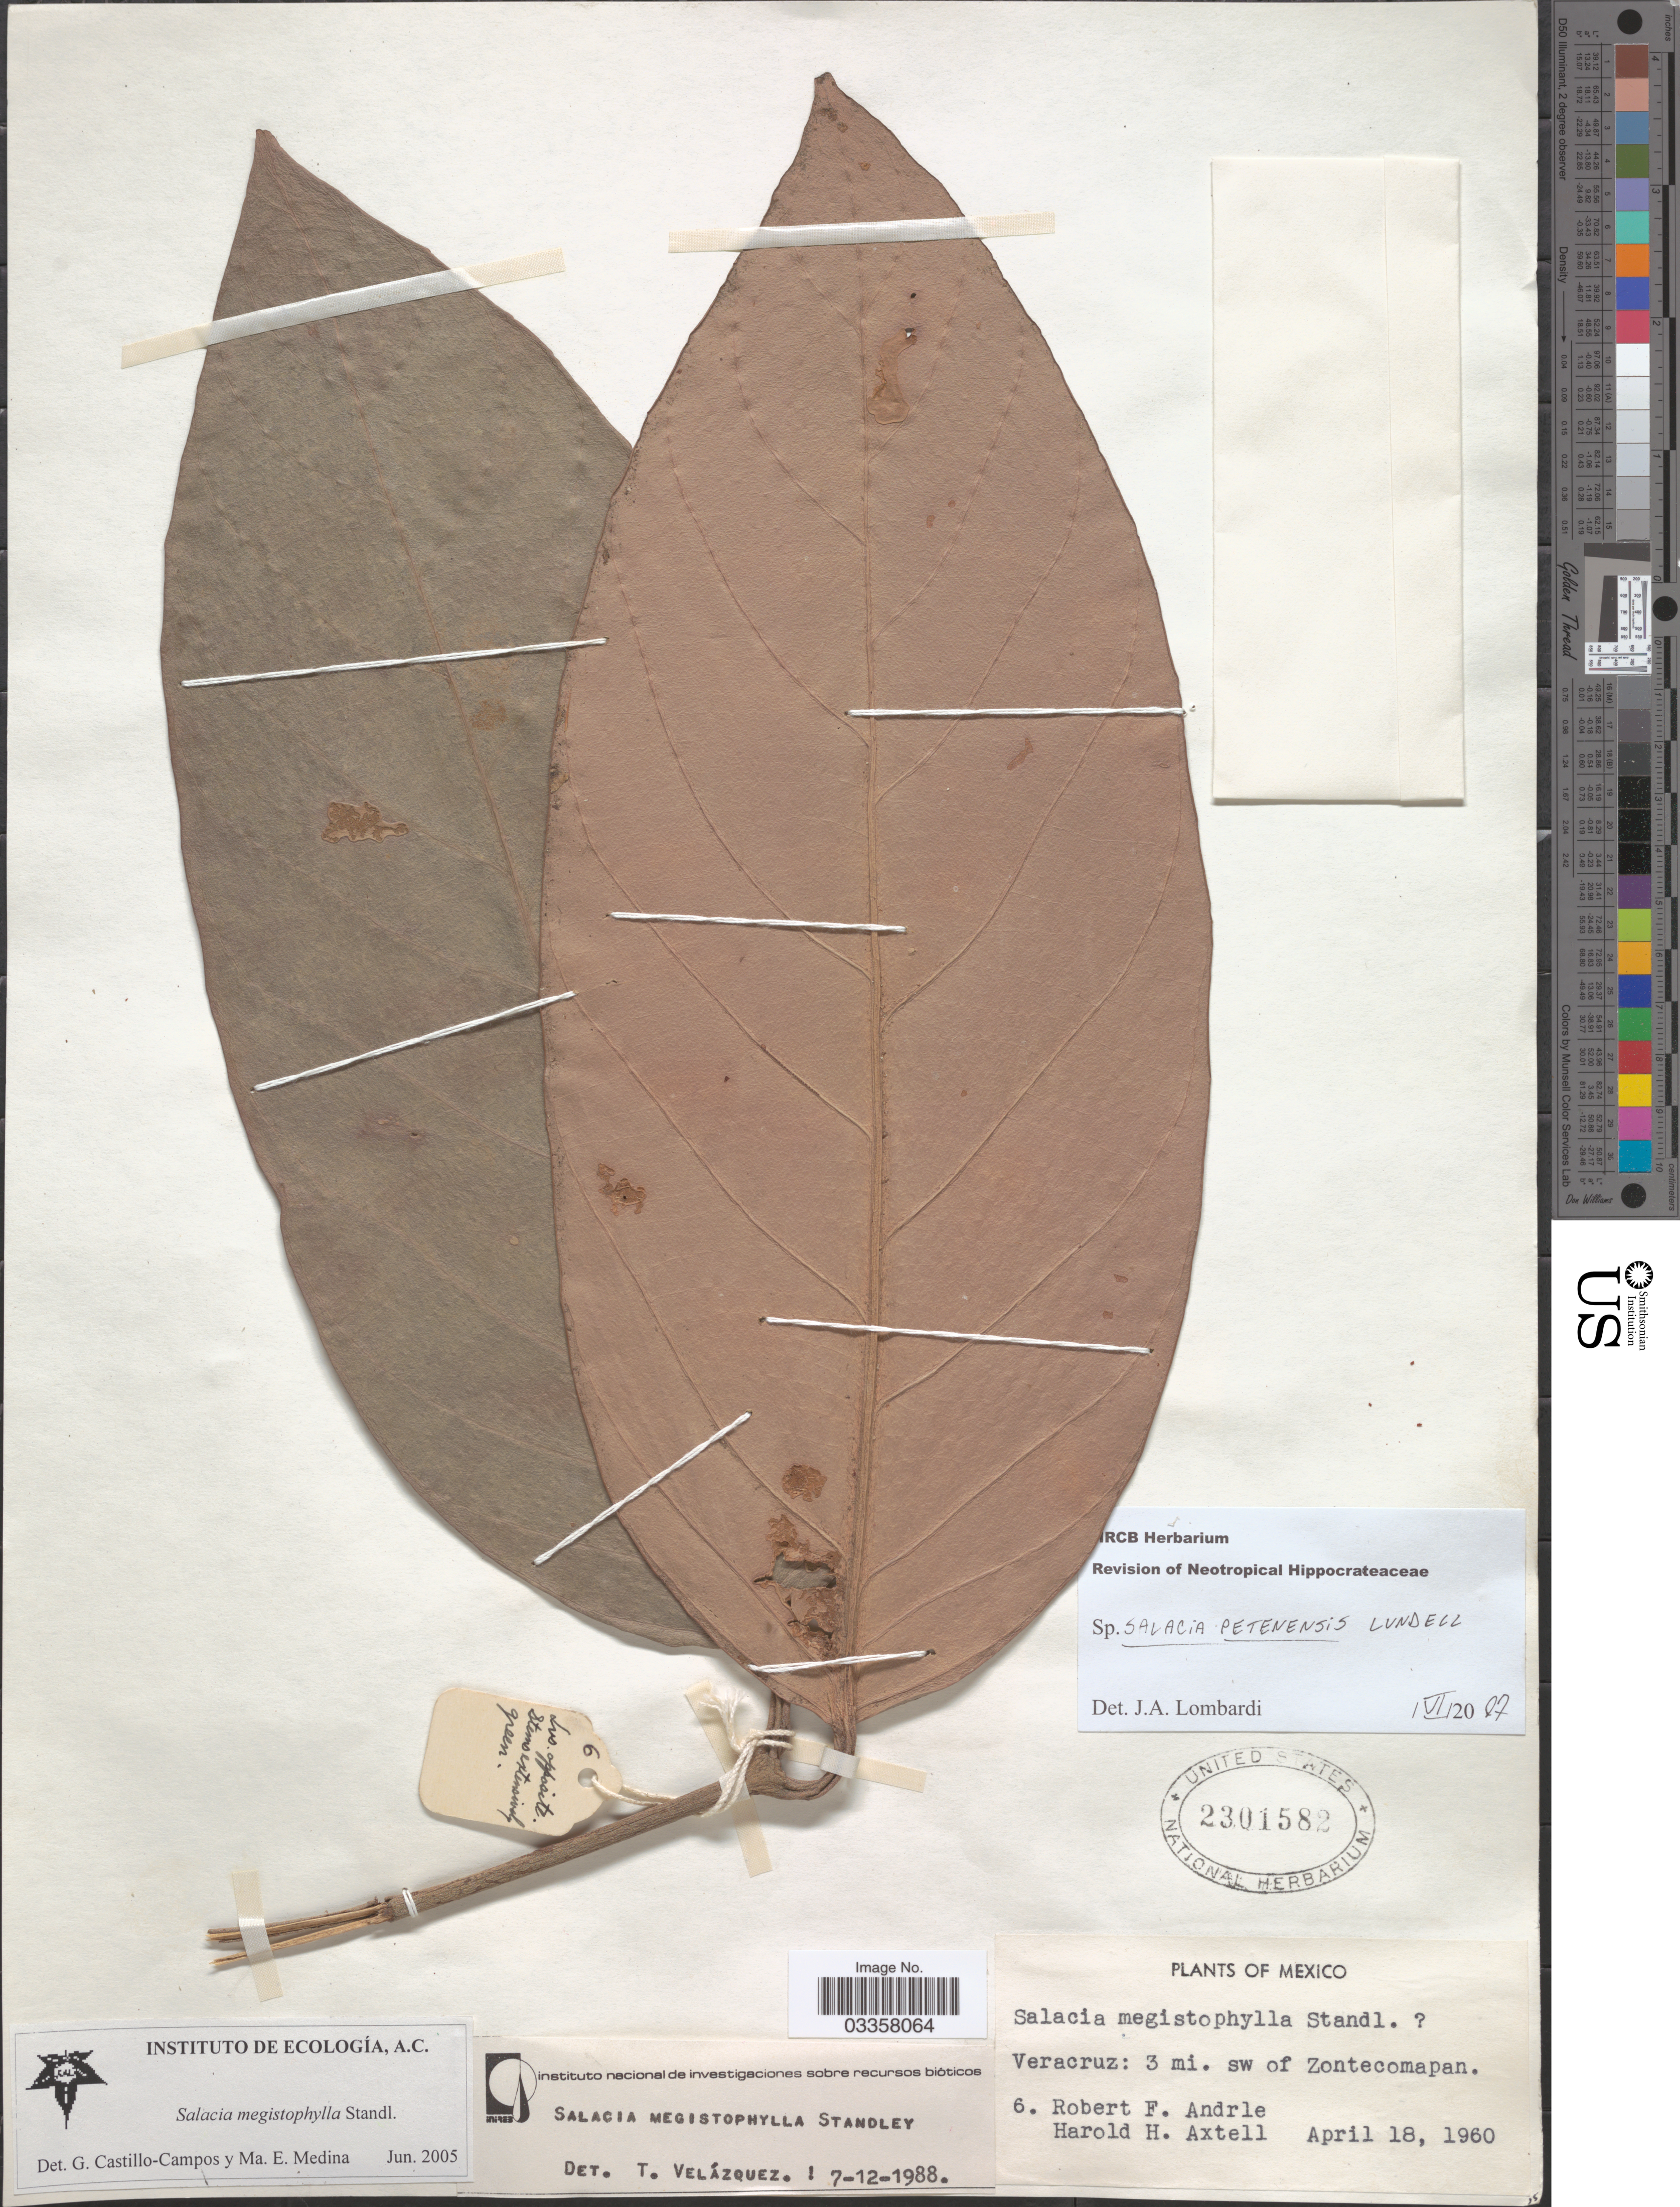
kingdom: Plantae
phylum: Tracheophyta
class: Magnoliopsida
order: Celastrales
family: Celastraceae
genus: Salacia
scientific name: Salacia petenensis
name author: Lundell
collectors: R. Andrle & Axtell, H. H.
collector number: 6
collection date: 1960-04-18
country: Mexico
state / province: Veracruz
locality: Veracruz: 3 mi. sw of Zontecomapan.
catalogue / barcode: US 2301582